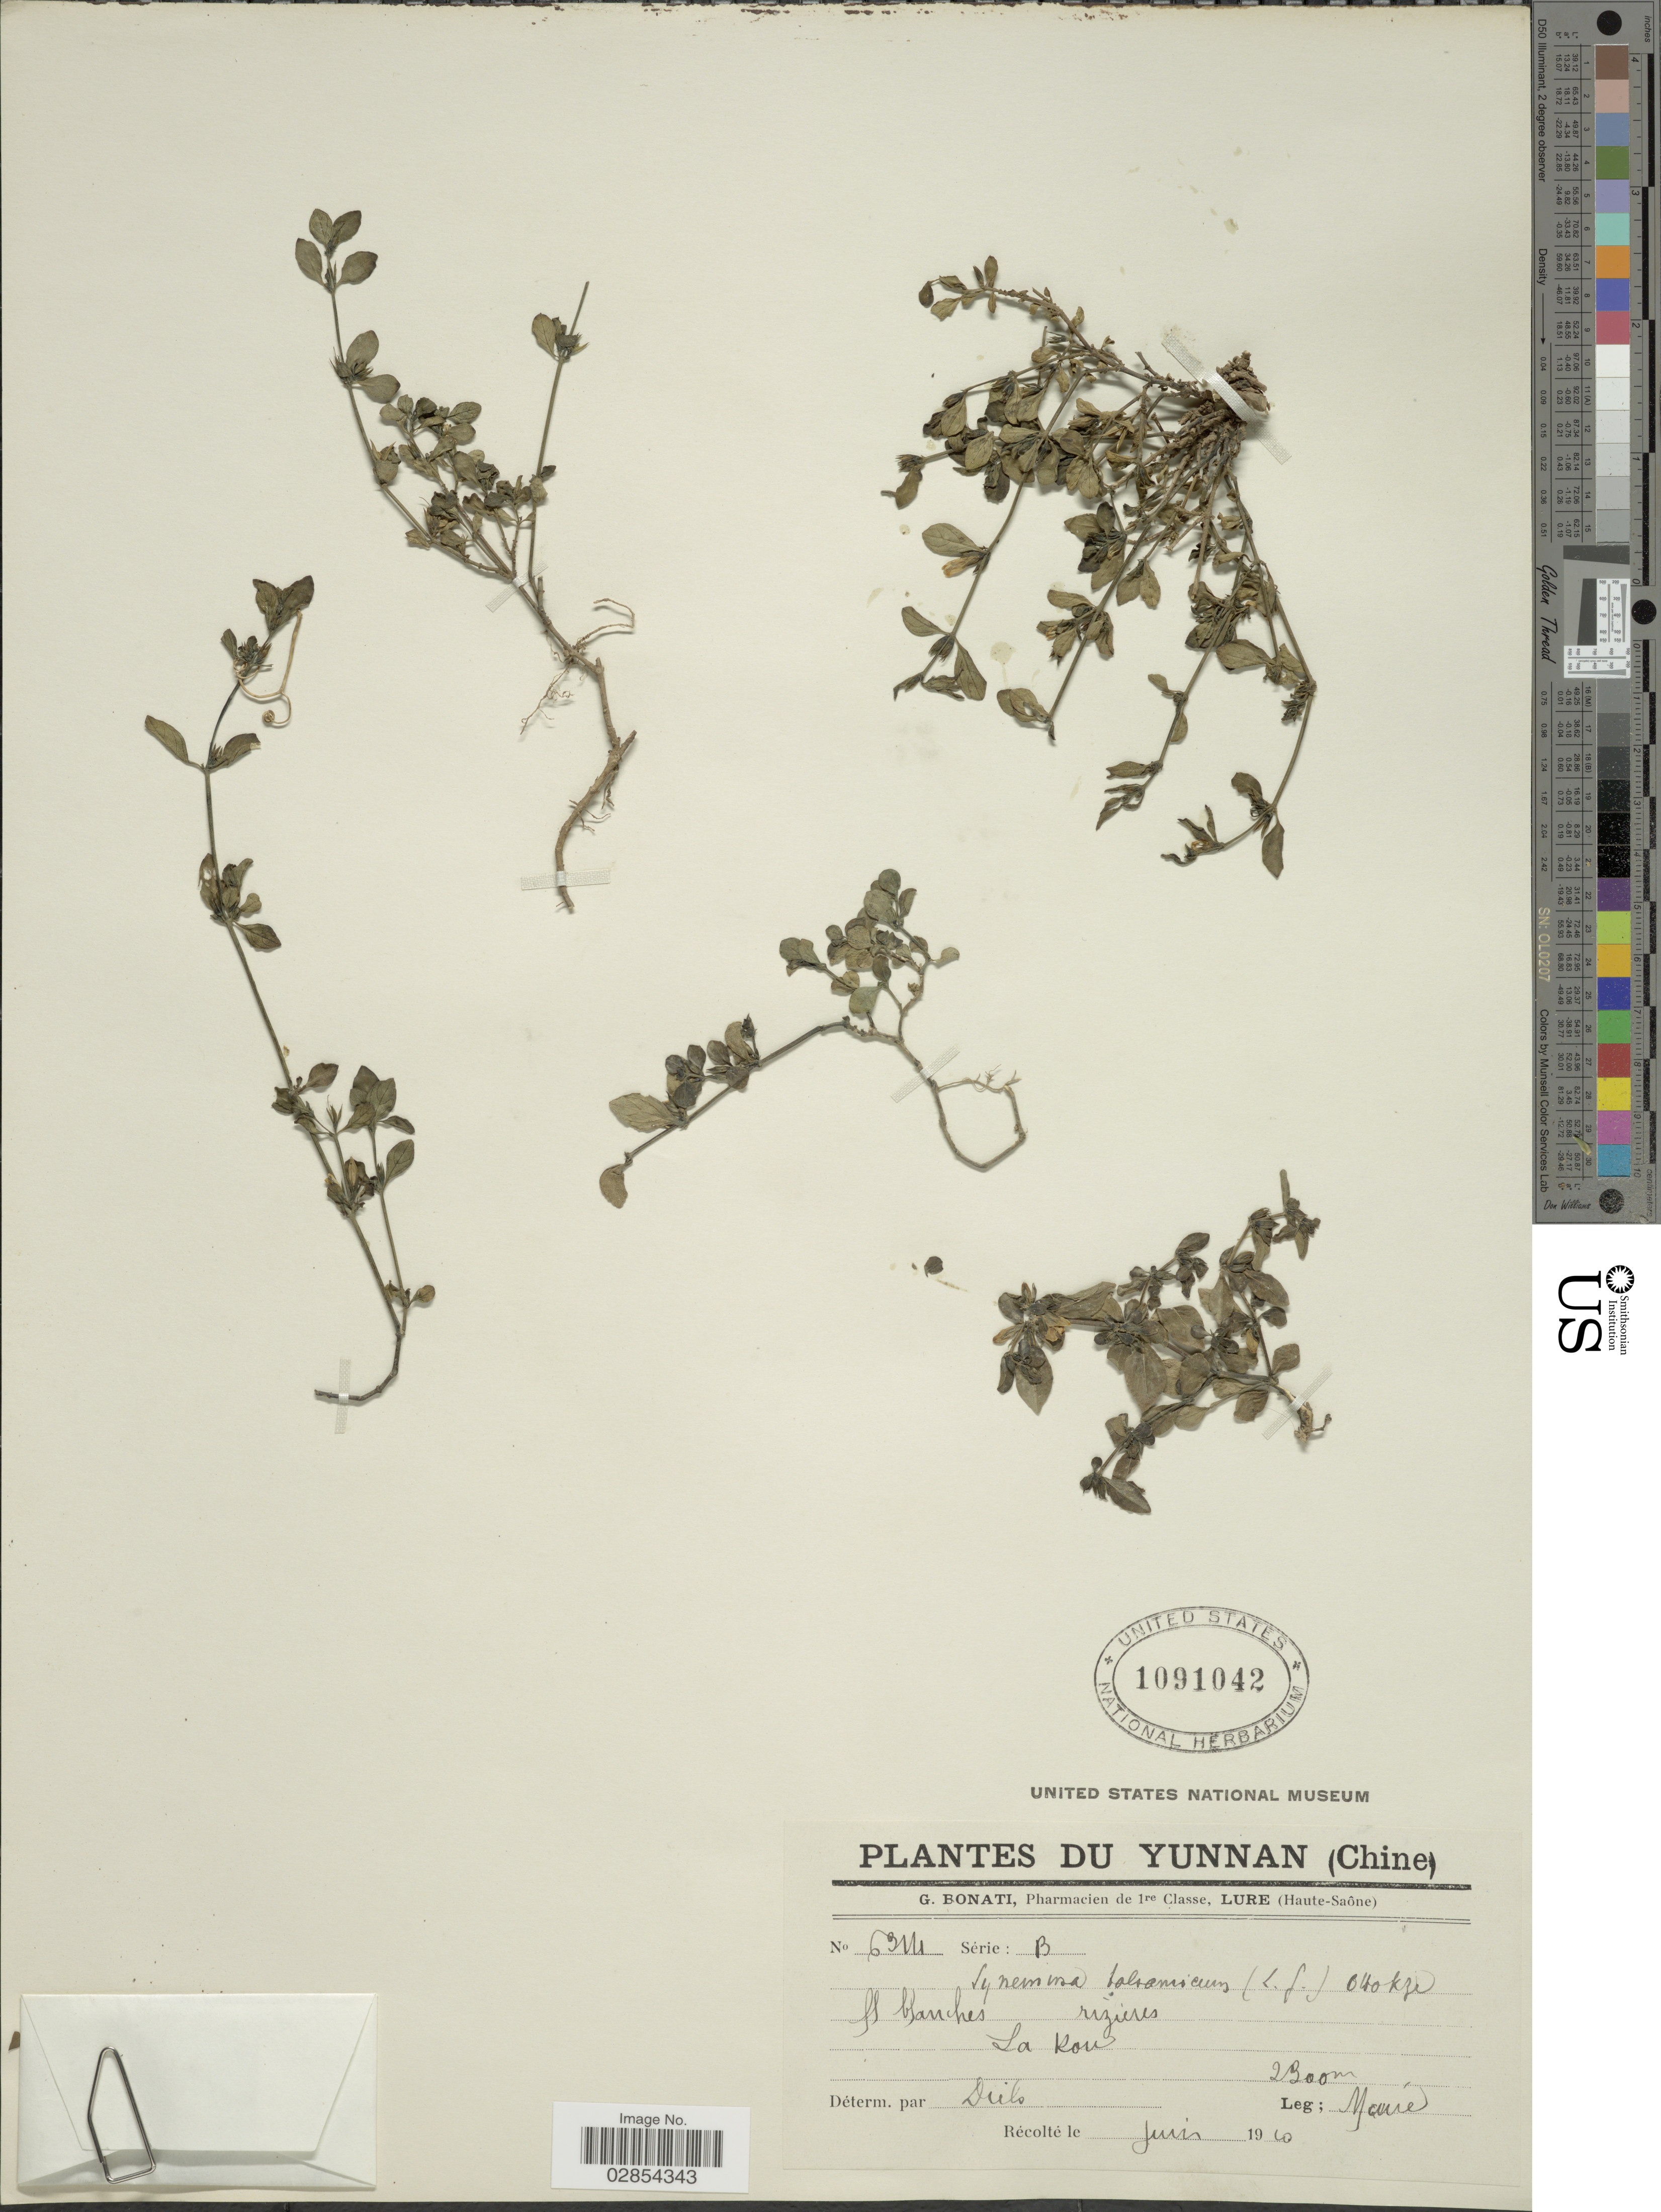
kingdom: Plantae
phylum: Tracheophyta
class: Magnoliopsida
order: Lamiales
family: Acanthaceae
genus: Hygrophila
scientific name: Hygrophila uliginosa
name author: S. Moore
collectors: Maire, --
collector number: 6314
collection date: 1910-06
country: China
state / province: Yunnan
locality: La Kou.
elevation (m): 2300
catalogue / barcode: US 1091042